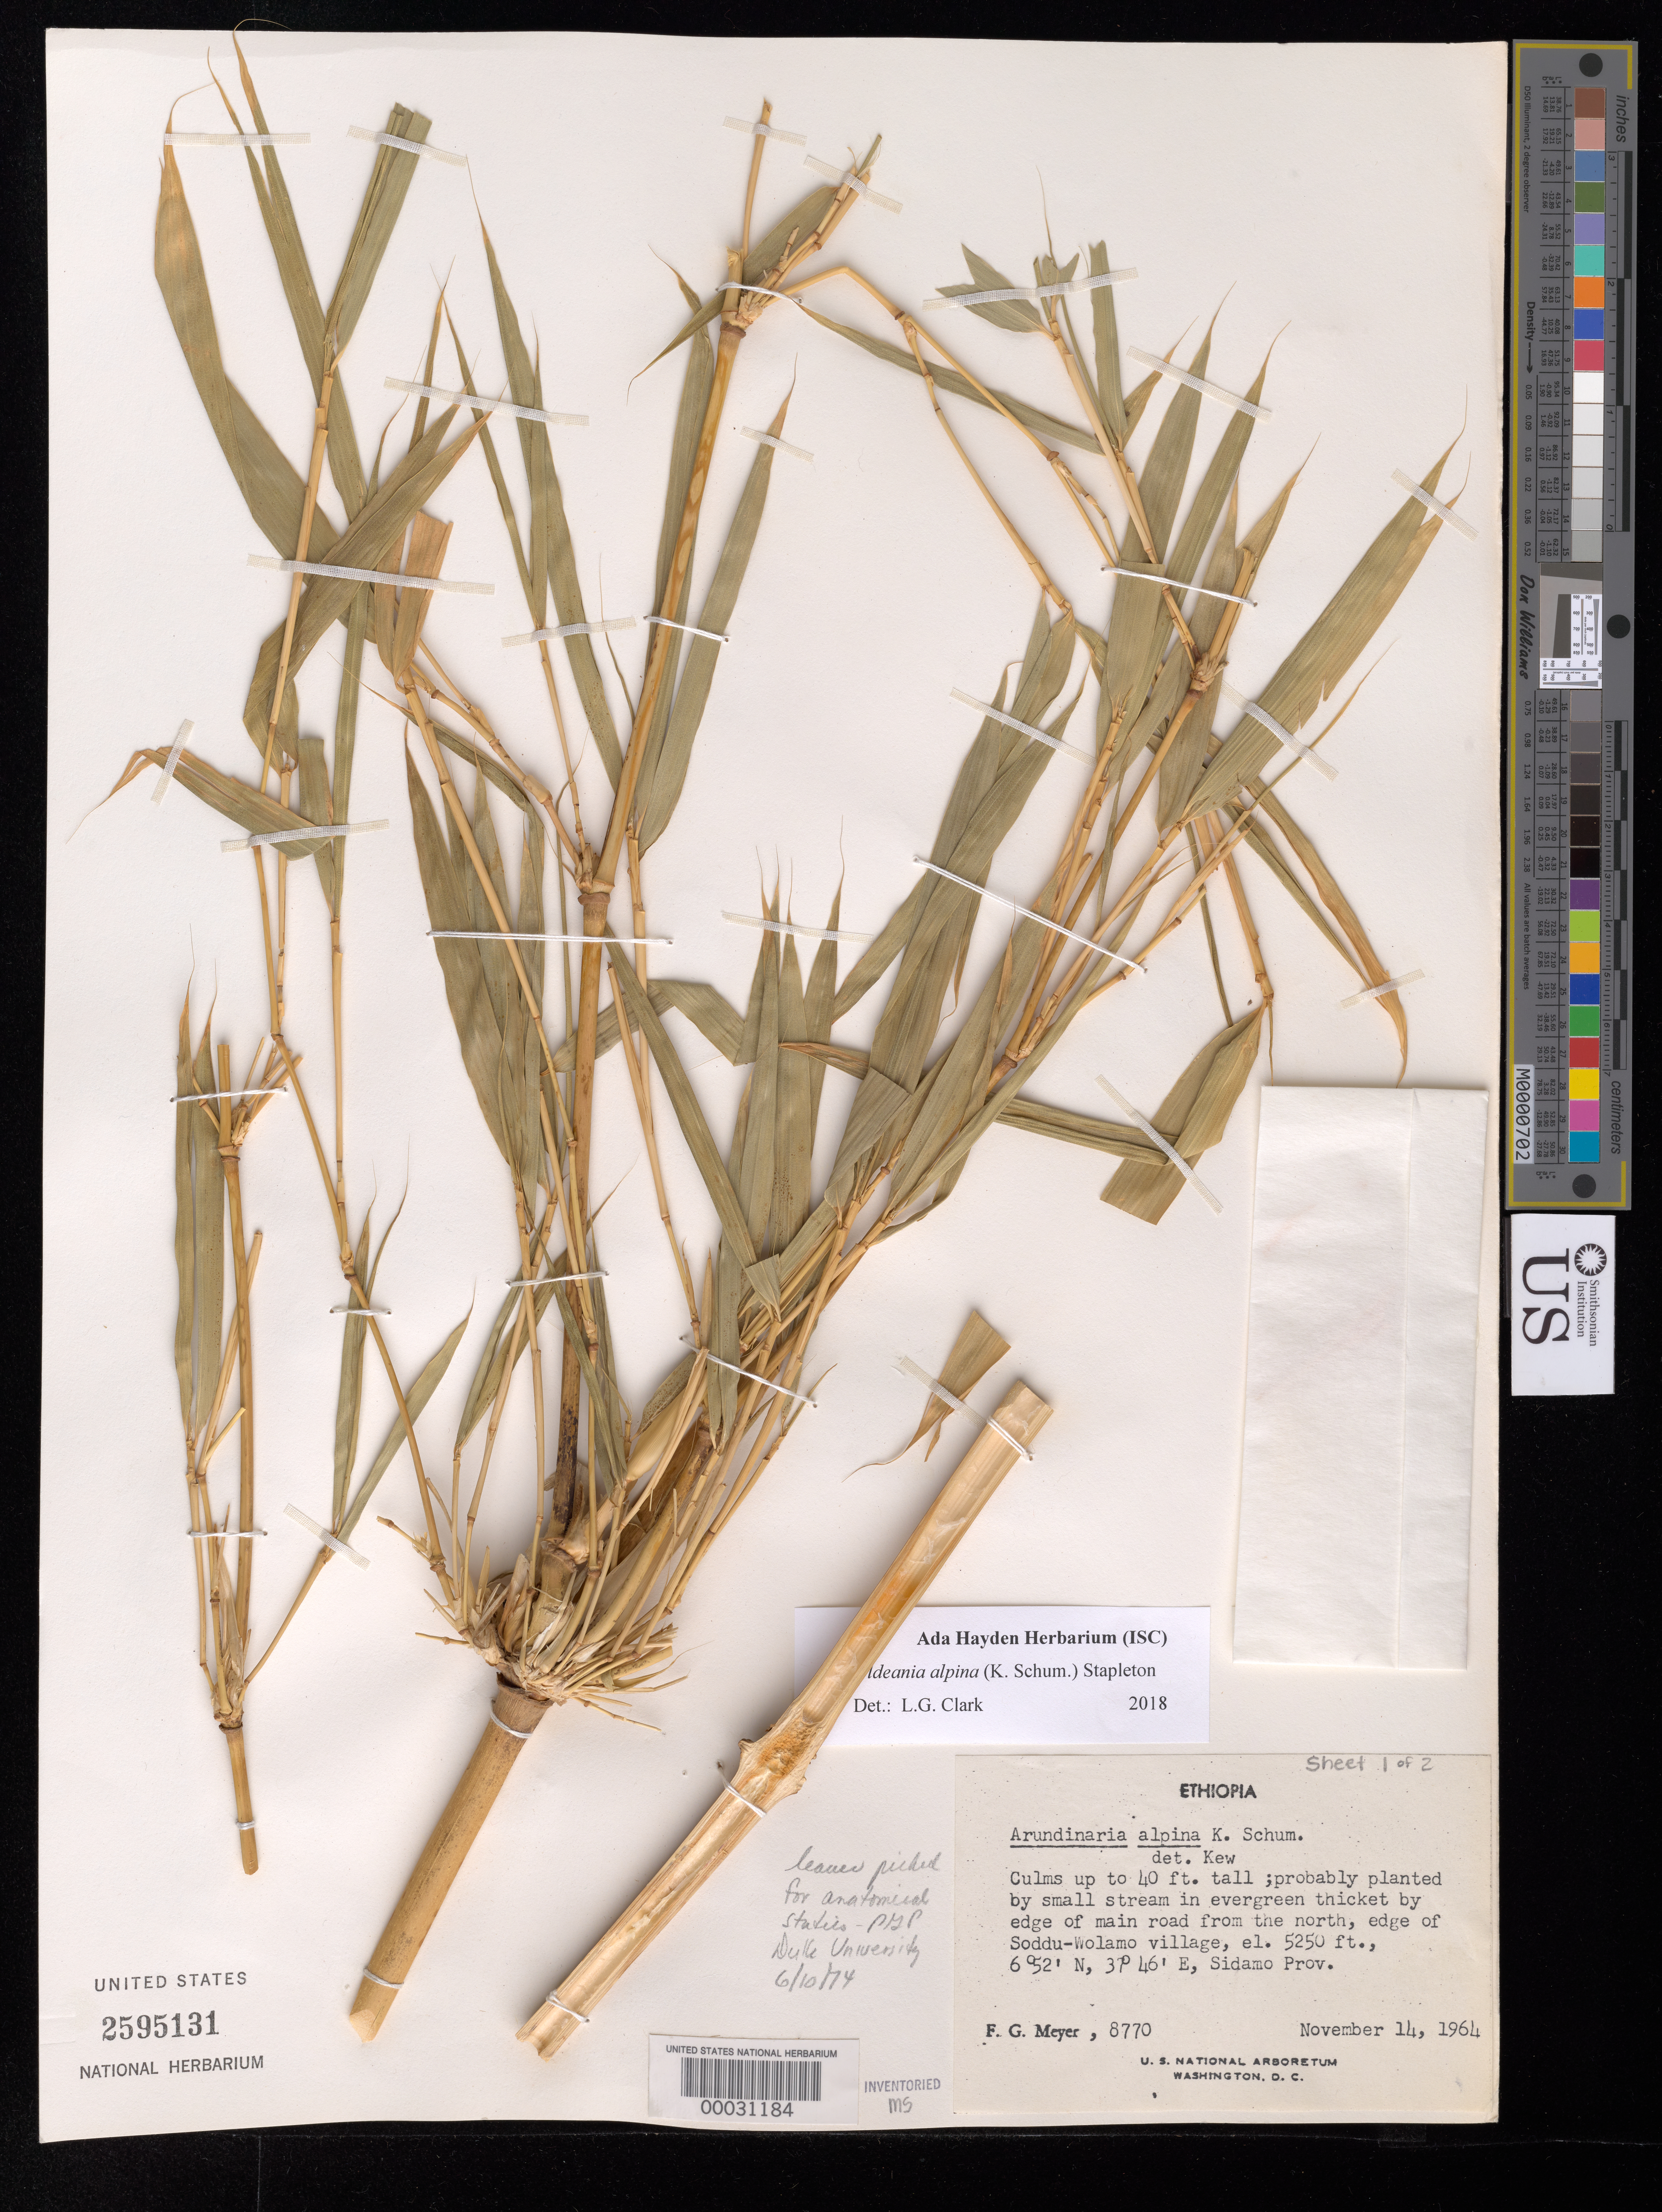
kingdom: Plantae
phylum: Tracheophyta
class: Liliopsida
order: Poales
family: Poaceae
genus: Oldeania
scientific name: Oldeania alpina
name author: (K. Schum.) Stapleton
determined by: Clark, L. G.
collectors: F. G. Meyer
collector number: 8770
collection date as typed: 14 Nov 1964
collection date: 1964-11-14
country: Ethiopia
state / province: Southern Nations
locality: Soddu-wolamo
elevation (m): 1600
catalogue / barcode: US 2595131